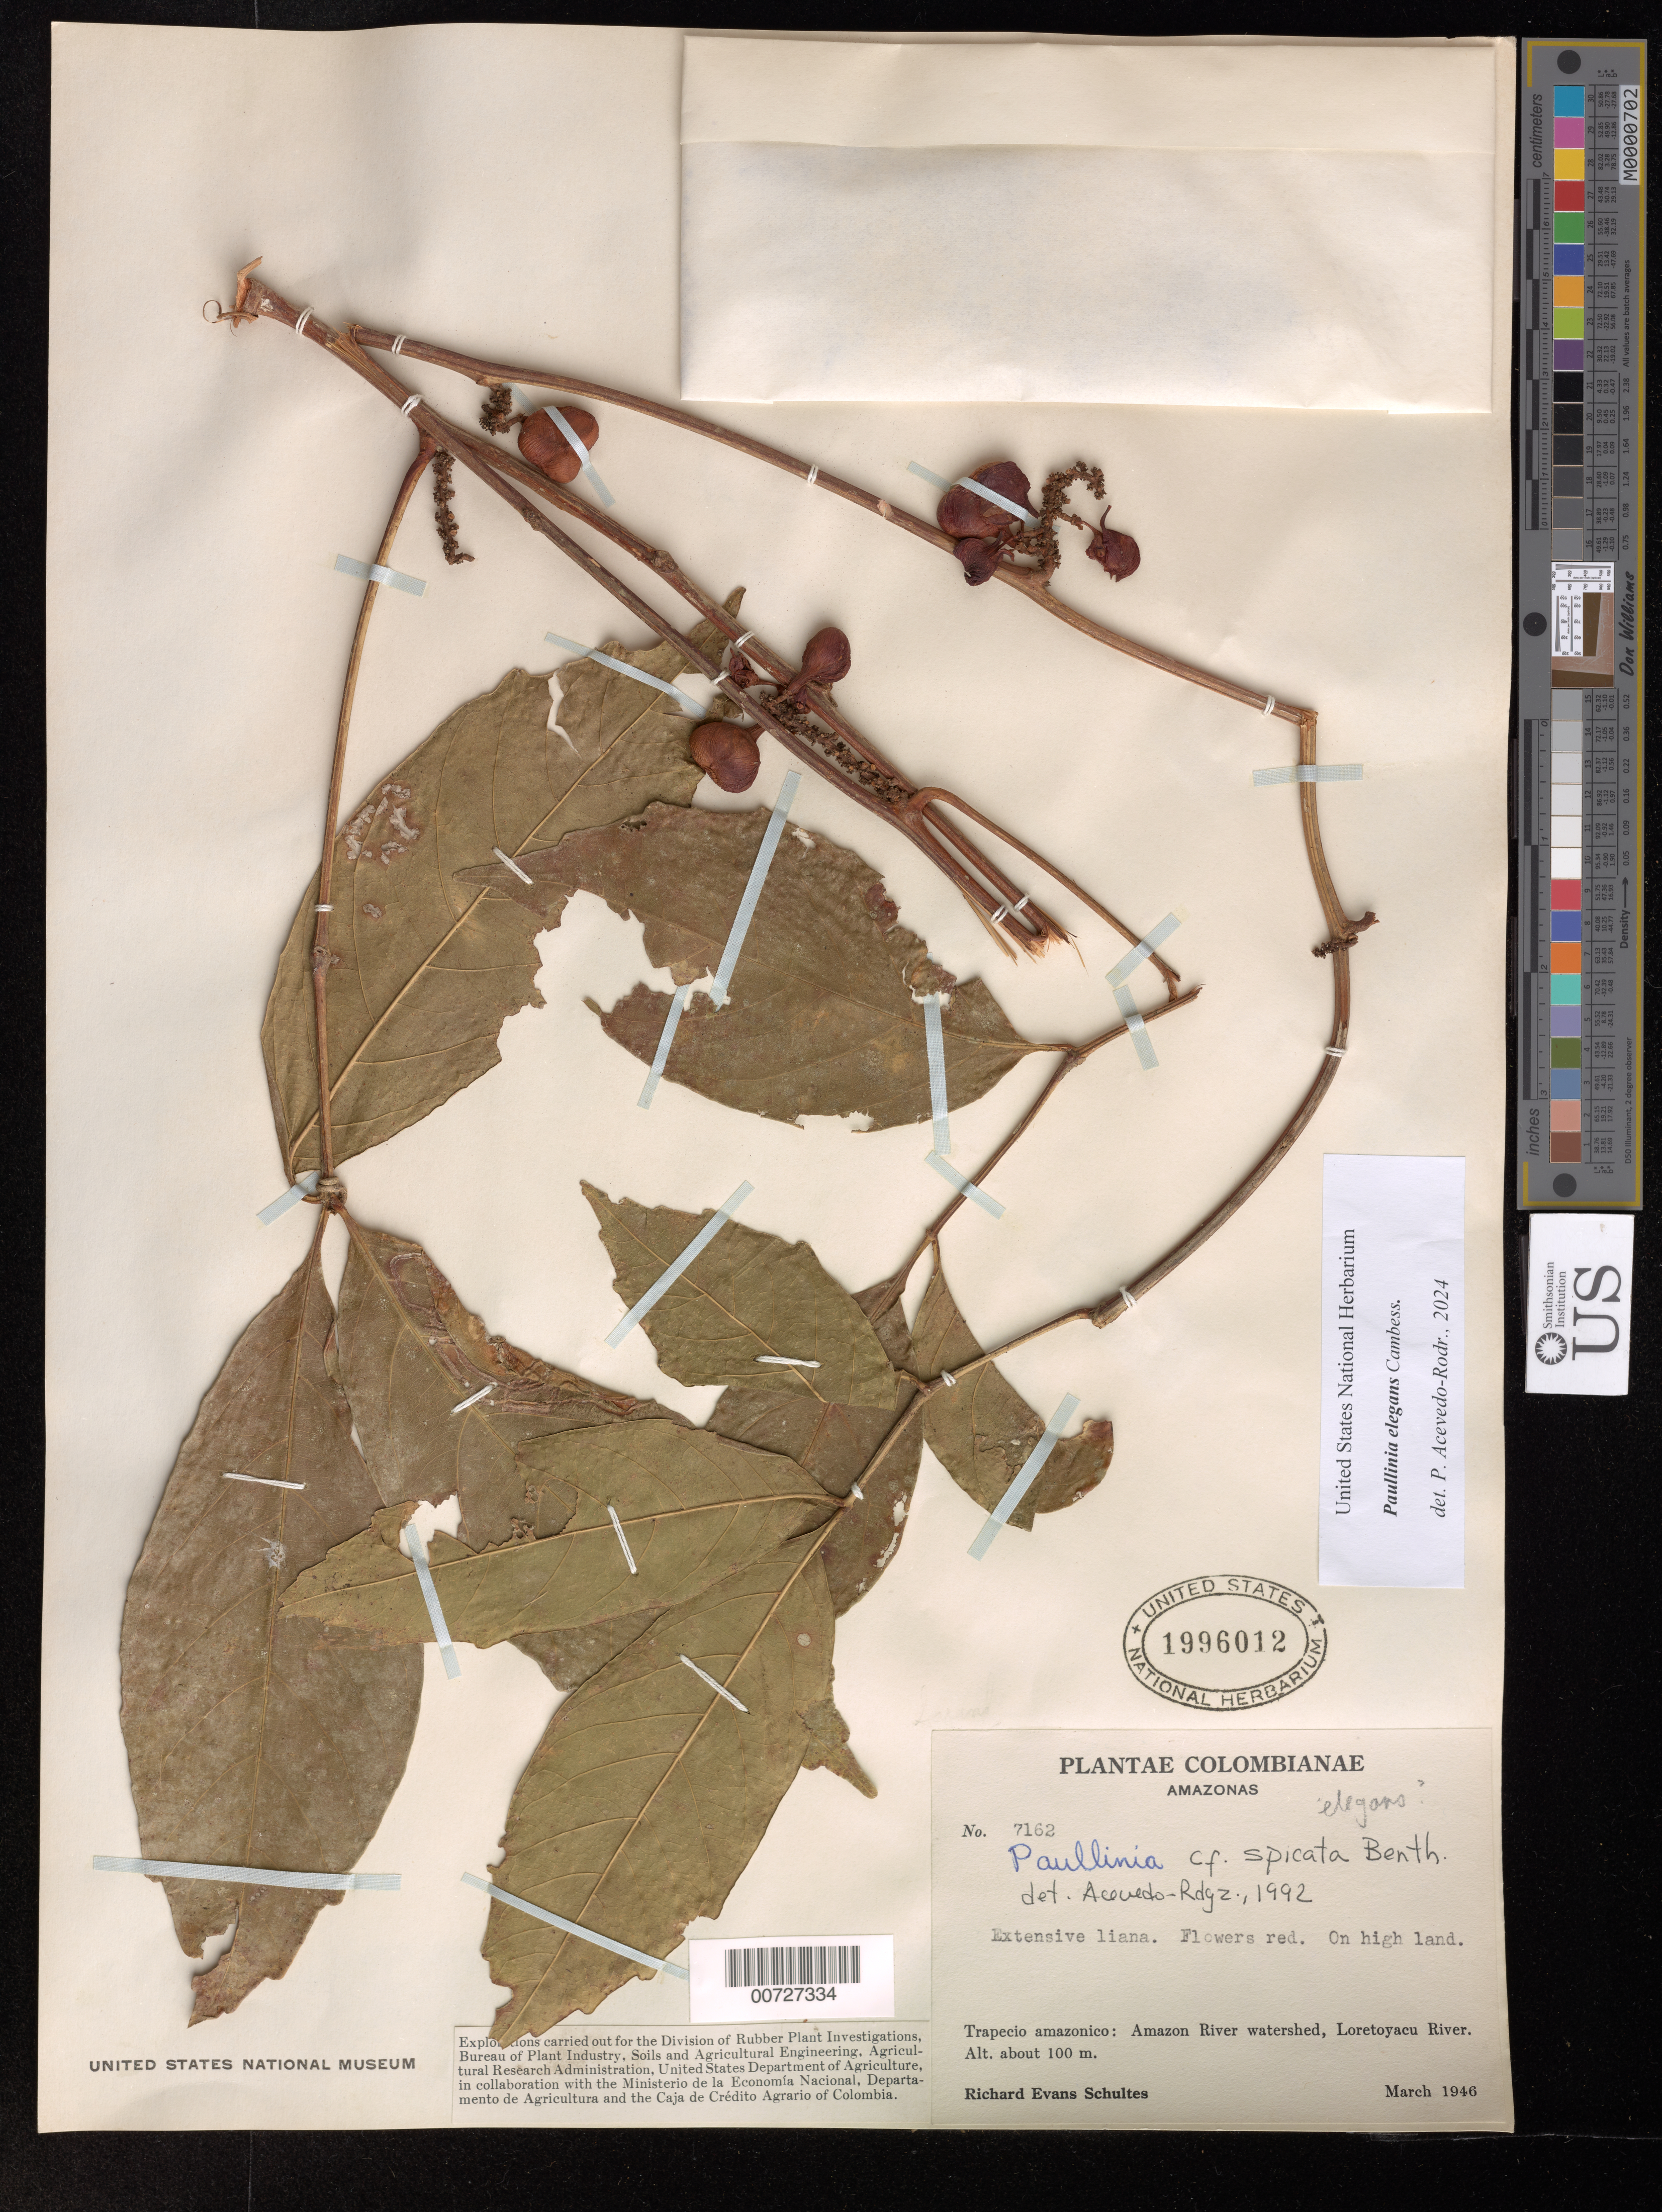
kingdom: Plantae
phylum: Tracheophyta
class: Magnoliopsida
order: Sapindales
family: Sapindaceae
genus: Paullinia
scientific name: Paullinia elegans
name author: Cambess.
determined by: Acevedo-Rodriguez, P., (US), Smithsonian Institution - National Museum of Natural History (UNITED STATES)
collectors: R. E. Schultes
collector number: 7162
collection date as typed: Mar 1946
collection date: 1946-03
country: Colombia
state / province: Amazônas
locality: Trapecio amazónico. Amazon River watershed, Loretoyacu River.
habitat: On high land.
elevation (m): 100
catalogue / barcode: US 1996012